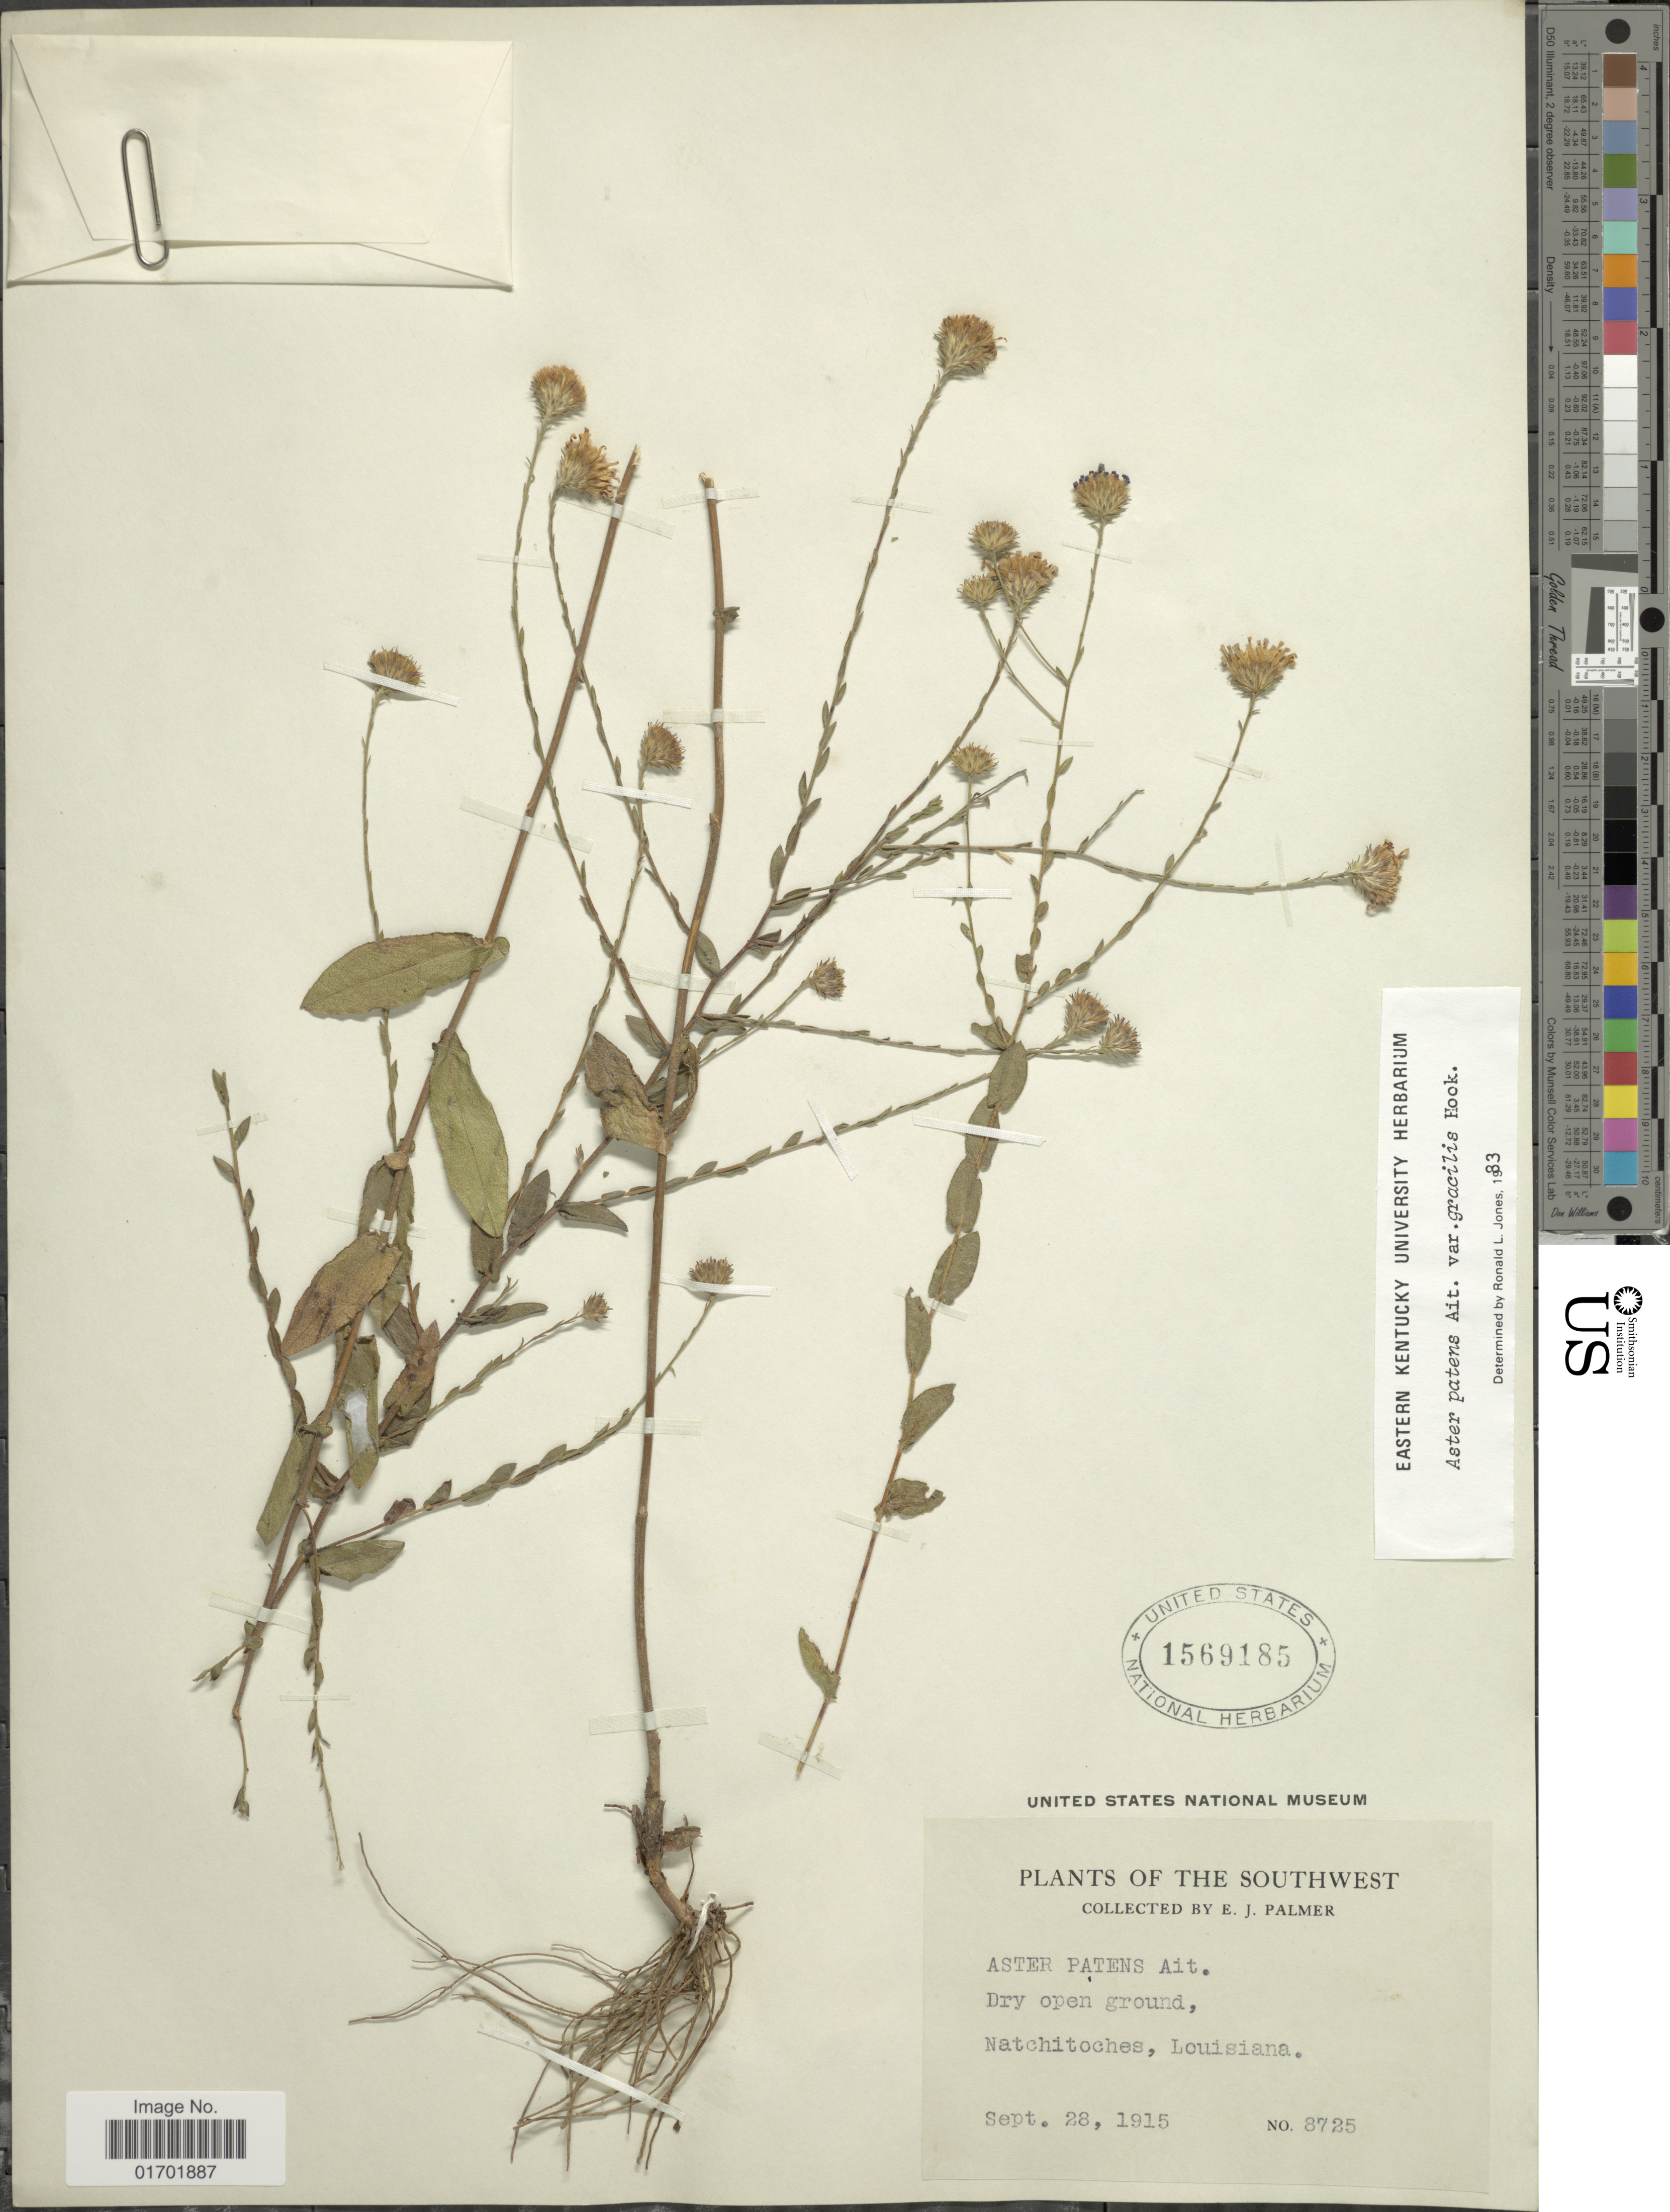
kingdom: Plantae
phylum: Tracheophyta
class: Magnoliopsida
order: Asterales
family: Asteraceae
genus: Symphyotrichum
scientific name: Symphyotrichum patens var. gracile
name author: (Hook.) G.L. Nesom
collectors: E. J. Palmer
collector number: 8725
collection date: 1915-09-28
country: United States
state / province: Louisiana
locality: The Southwest, Natchitoches.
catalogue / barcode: US 1569185